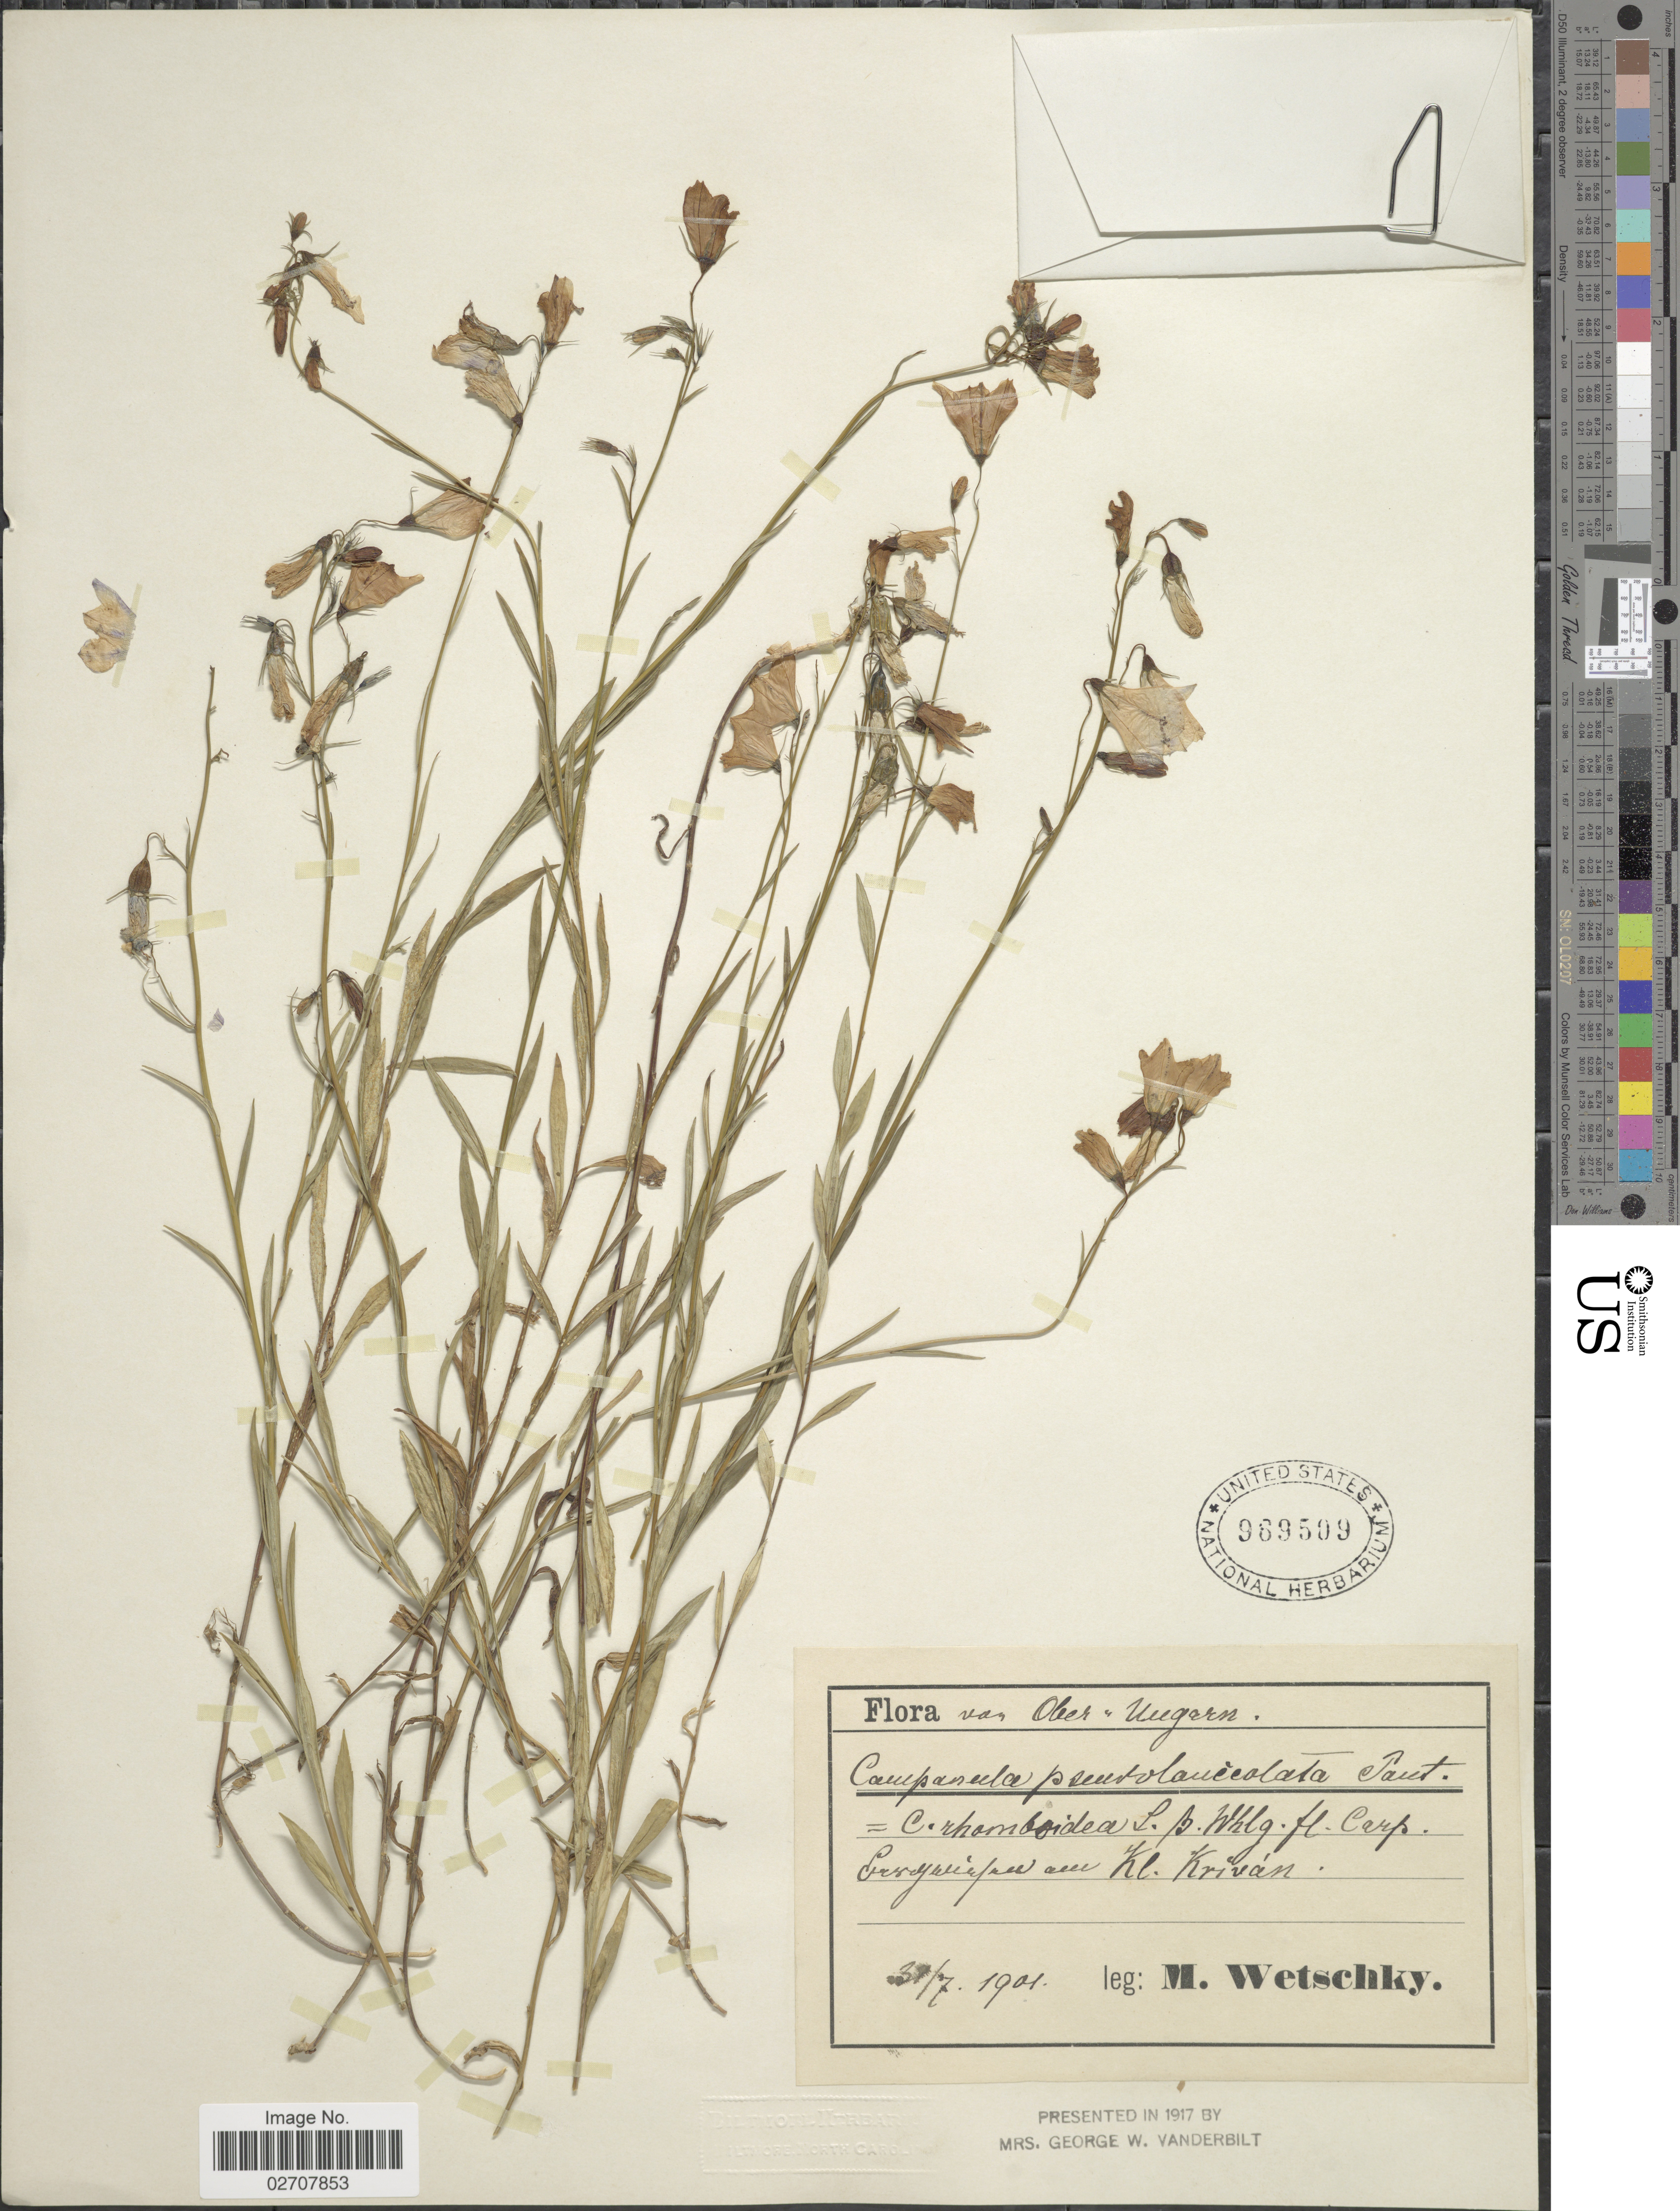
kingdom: Plantae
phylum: Tracheophyta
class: Magnoliopsida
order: Asterales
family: Campanulaceae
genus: Campanula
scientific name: Campanula pseudolanceolata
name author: Pant.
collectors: M. Wetschky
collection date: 1901-07-31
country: Hungary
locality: Ober Ungarn. Kl. Kriváň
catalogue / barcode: US 969509